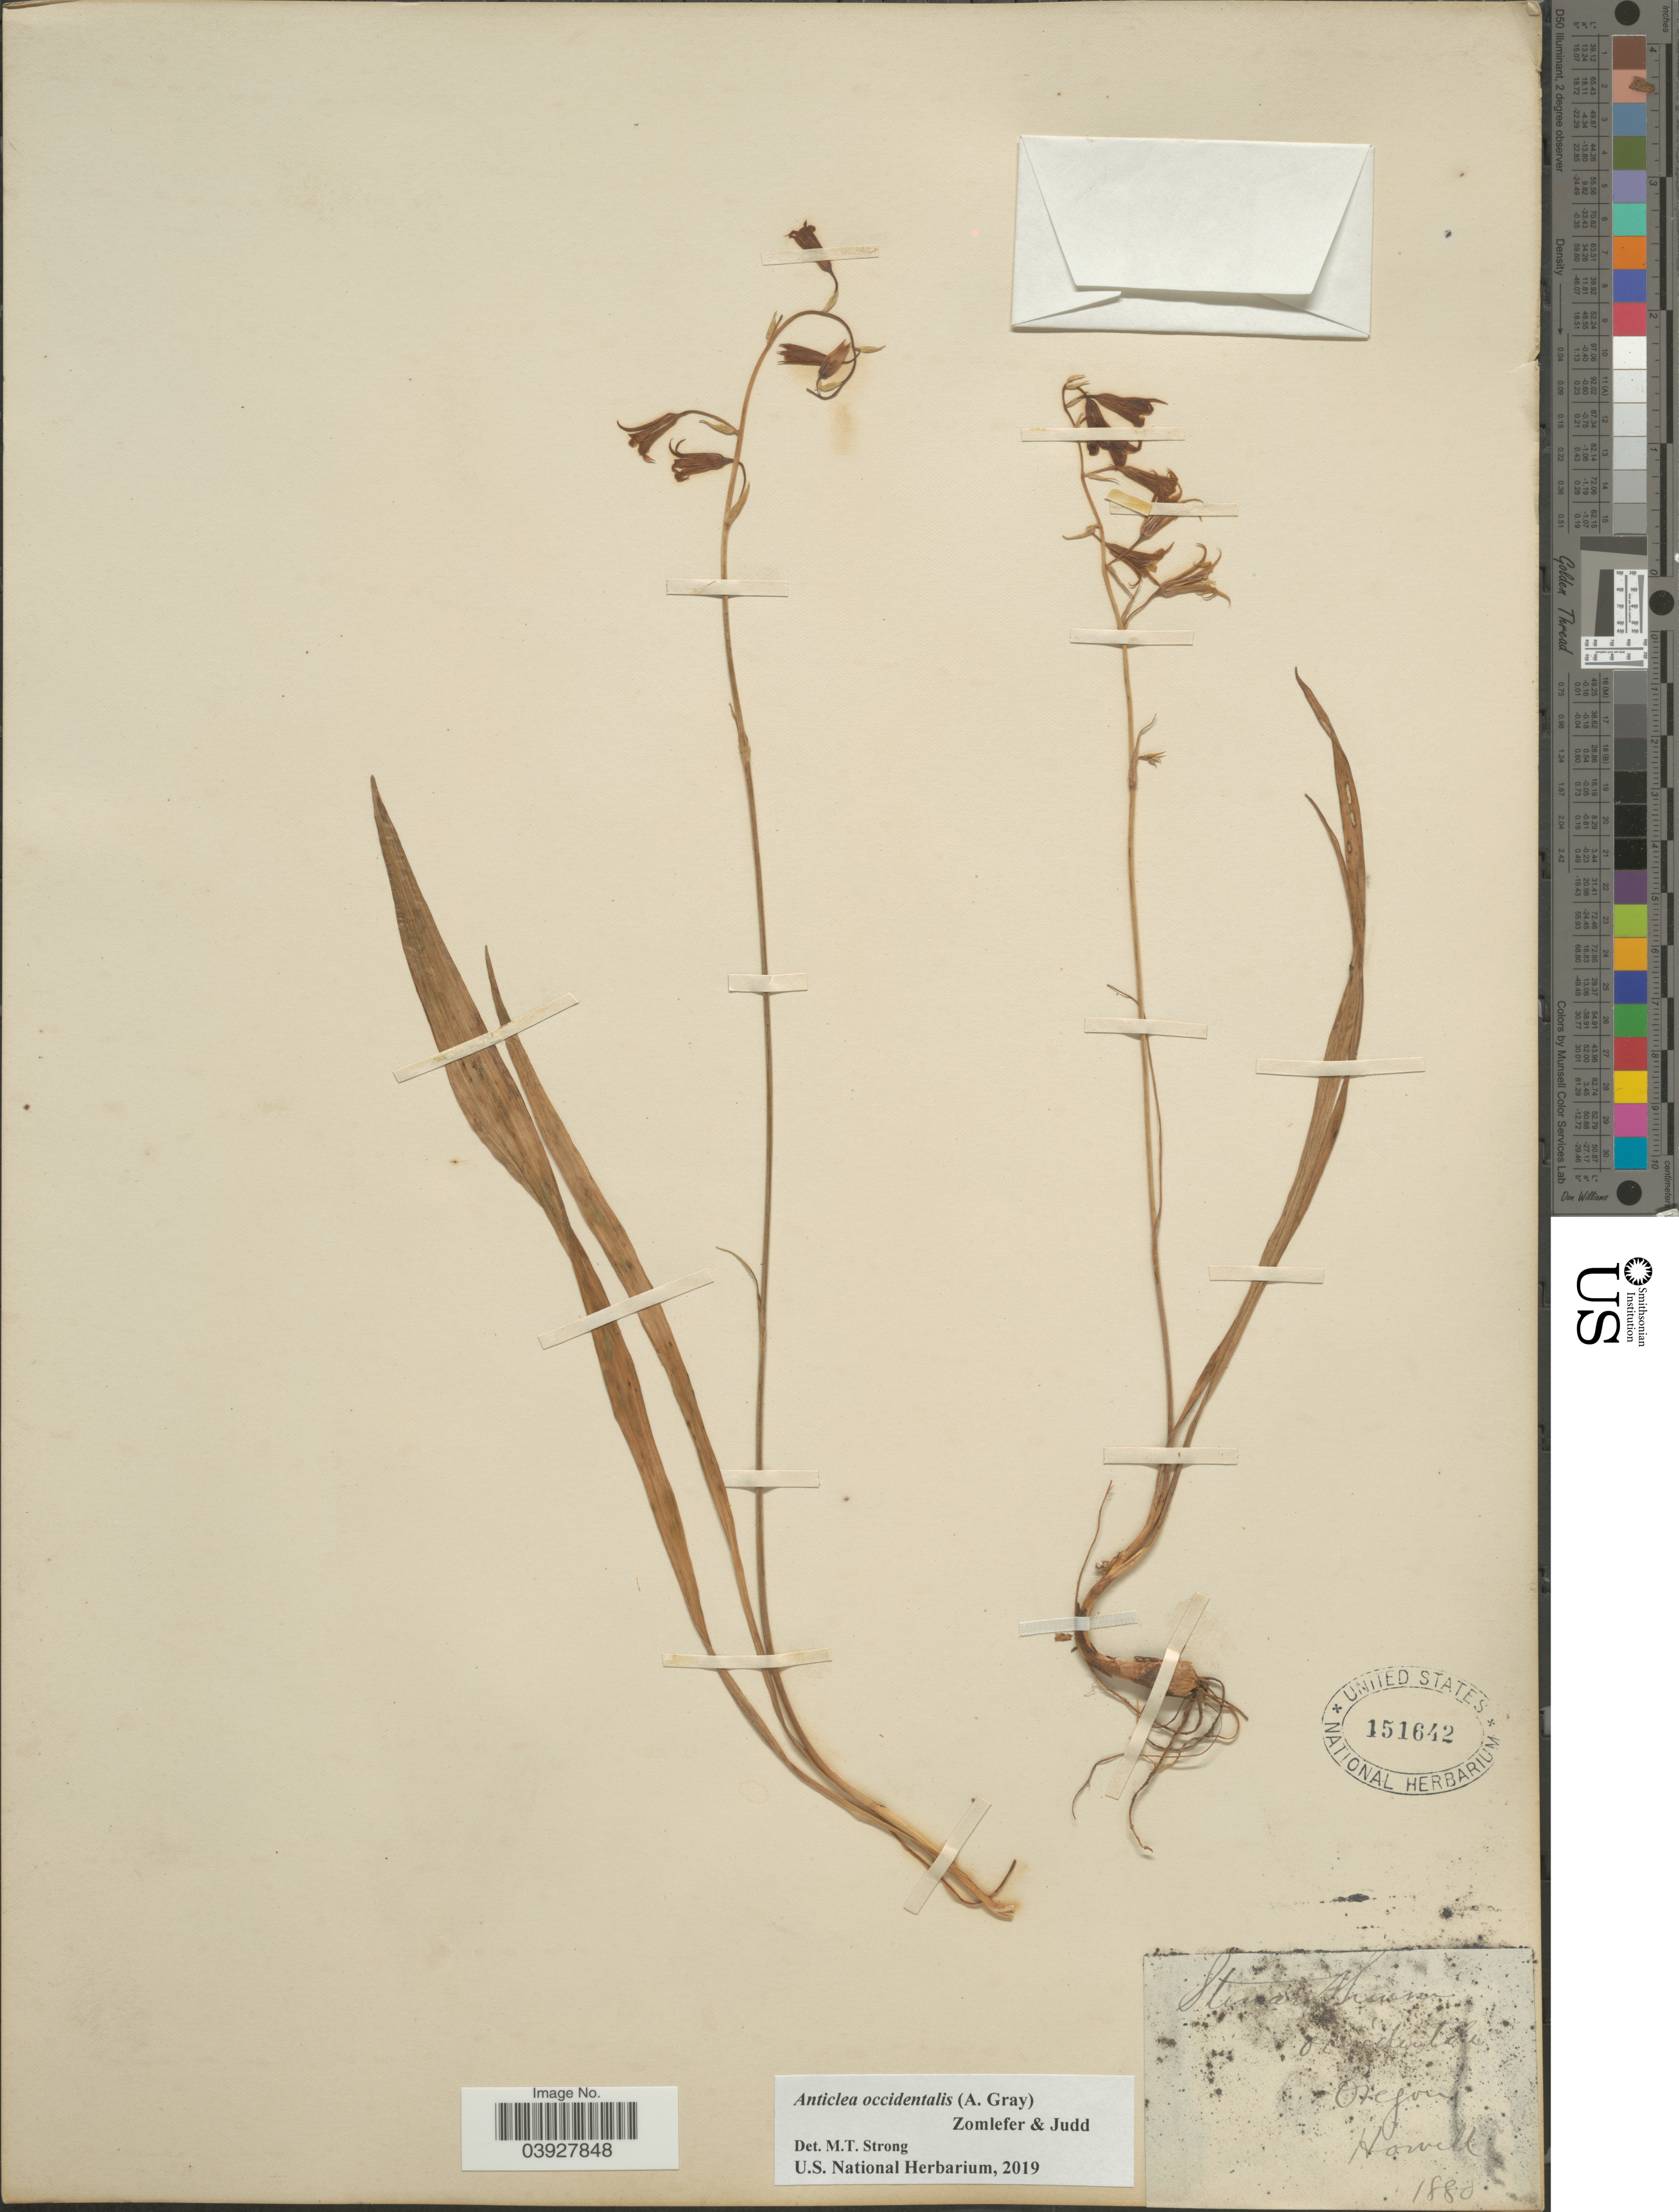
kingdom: Plantae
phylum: Tracheophyta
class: Liliopsida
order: Liliales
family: Melanthiaceae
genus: Anticlea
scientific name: Anticlea occidentalis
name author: (A. Gray) Zomlefer & Judd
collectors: -. Howell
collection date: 1880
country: United States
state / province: Oregon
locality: Occidentale.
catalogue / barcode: US 151642